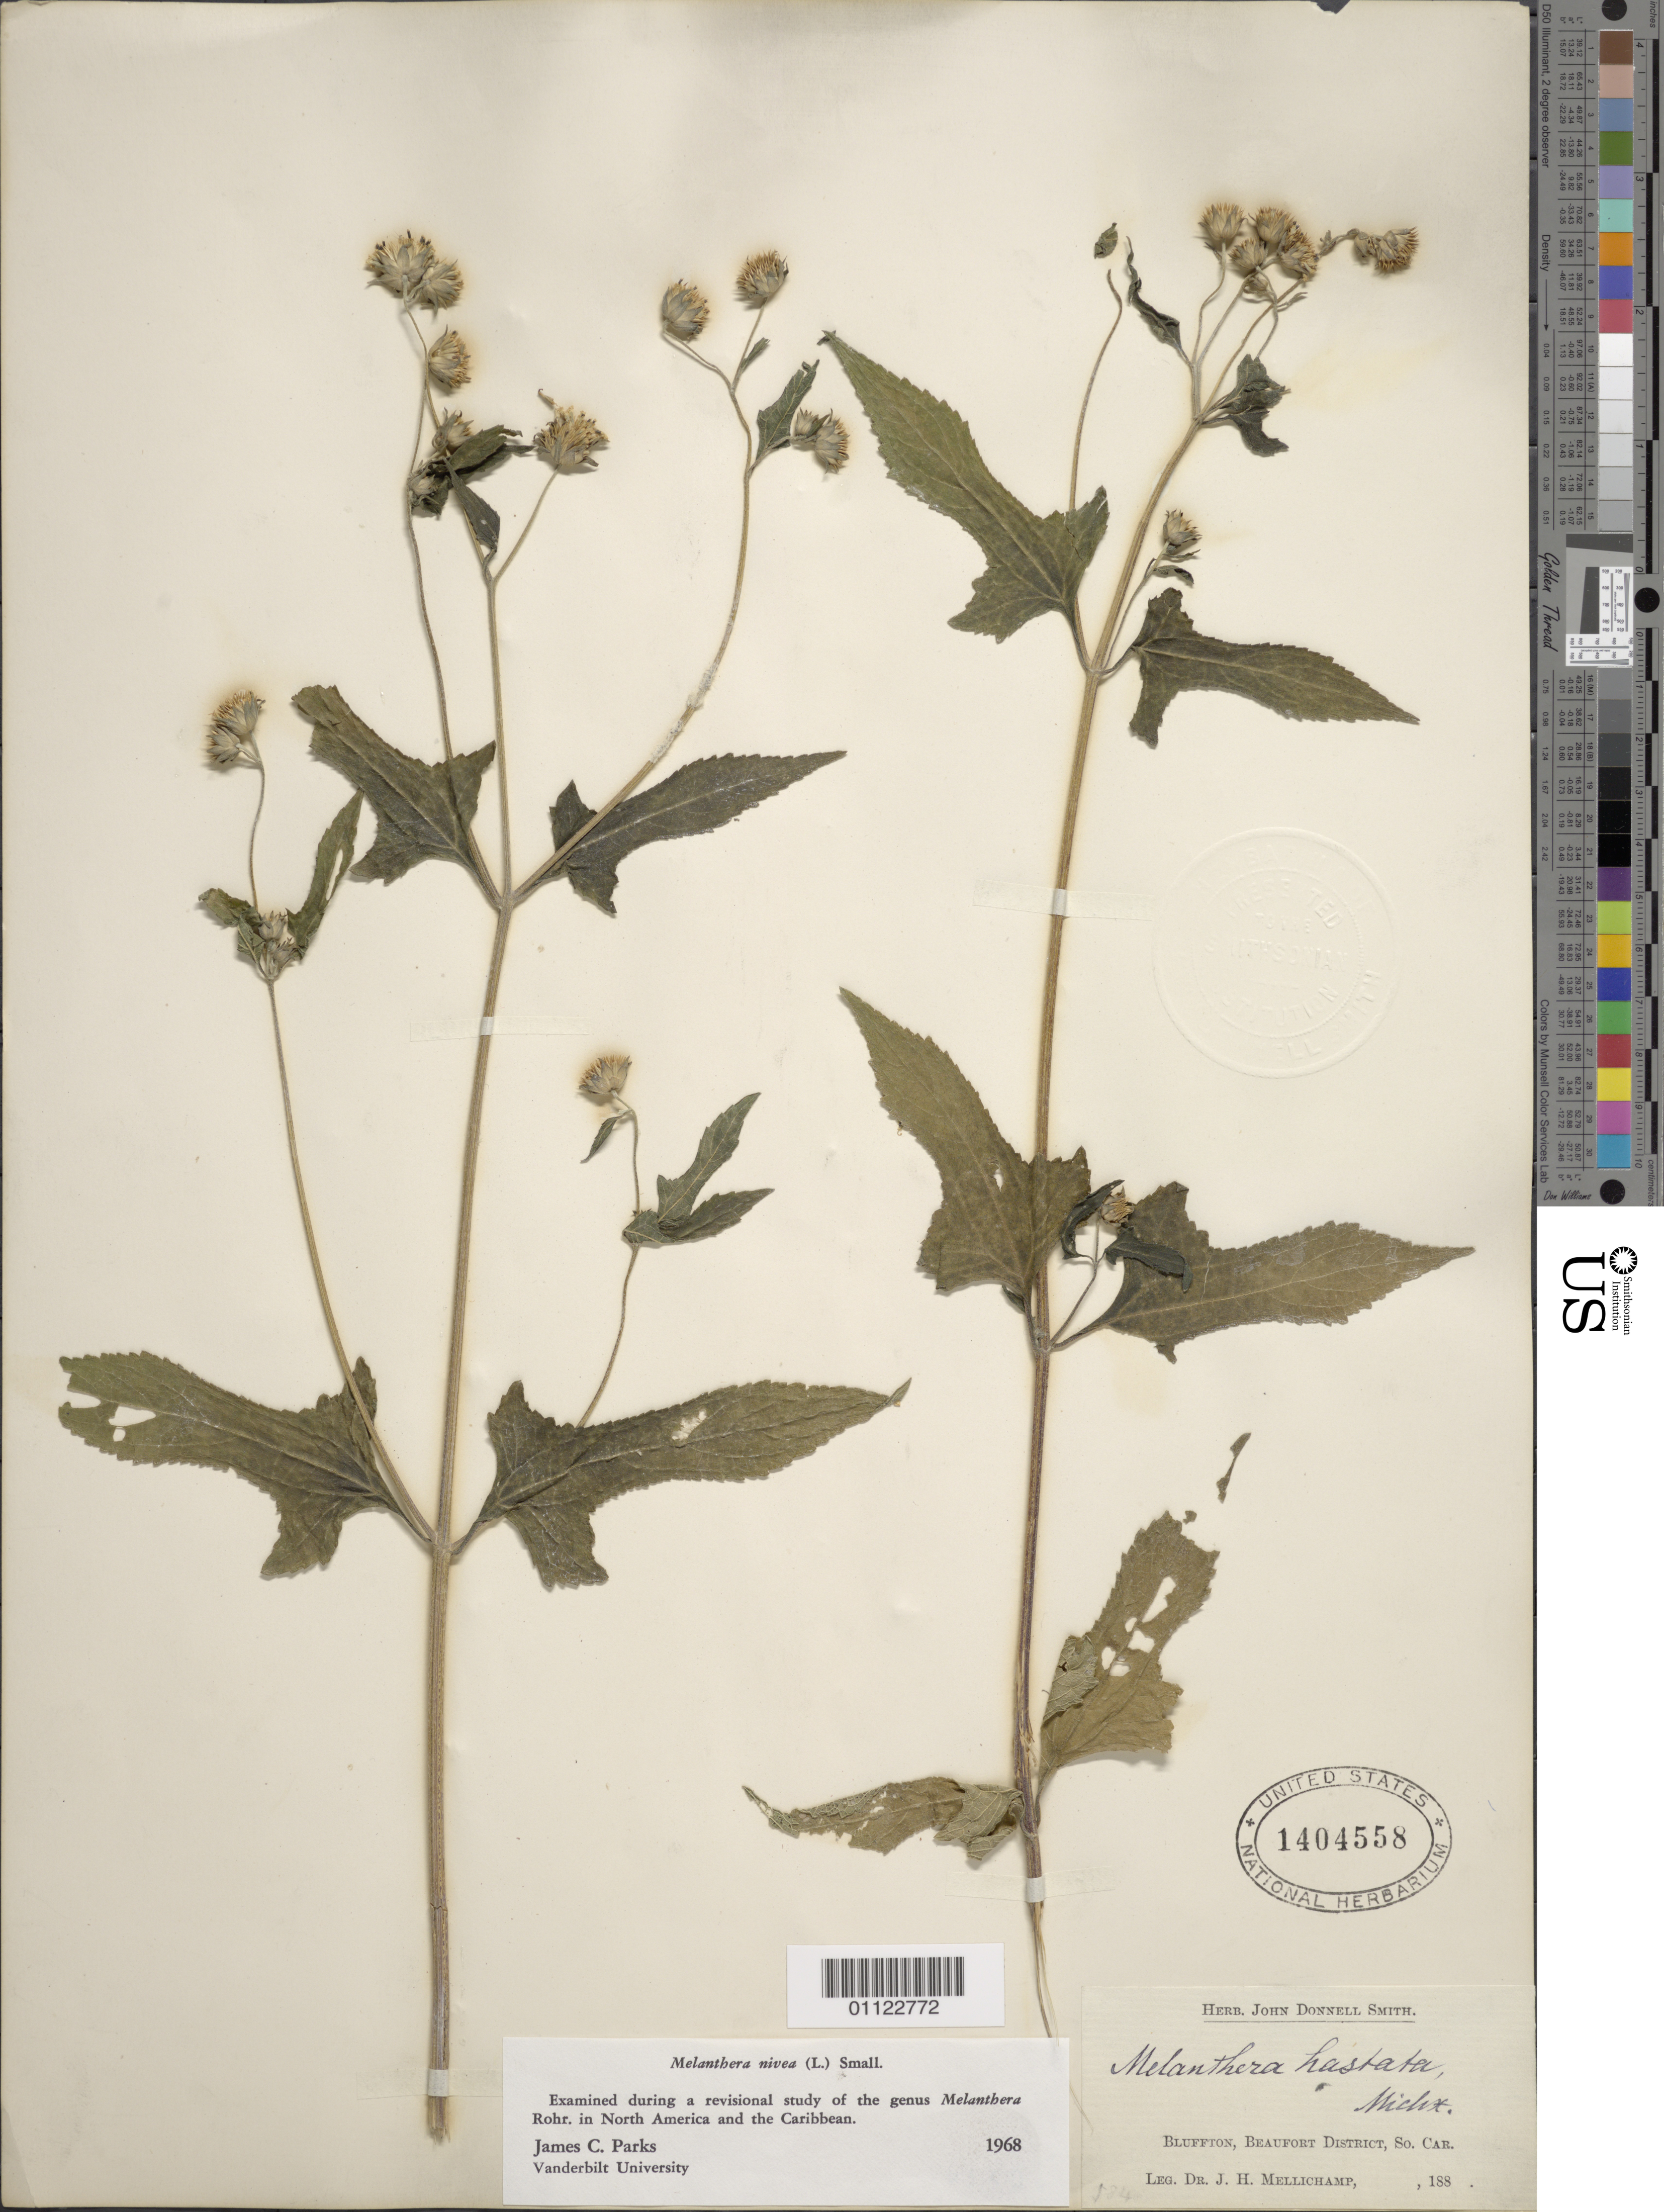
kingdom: Plantae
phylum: Tracheophyta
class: Magnoliopsida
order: Asterales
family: Asteraceae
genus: Melanthera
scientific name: Melanthera nivea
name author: (L.) Small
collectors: J. H. Mellichamp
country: United States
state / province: South Carolina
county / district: Beaufort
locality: Bluffton.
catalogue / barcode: US 1404558